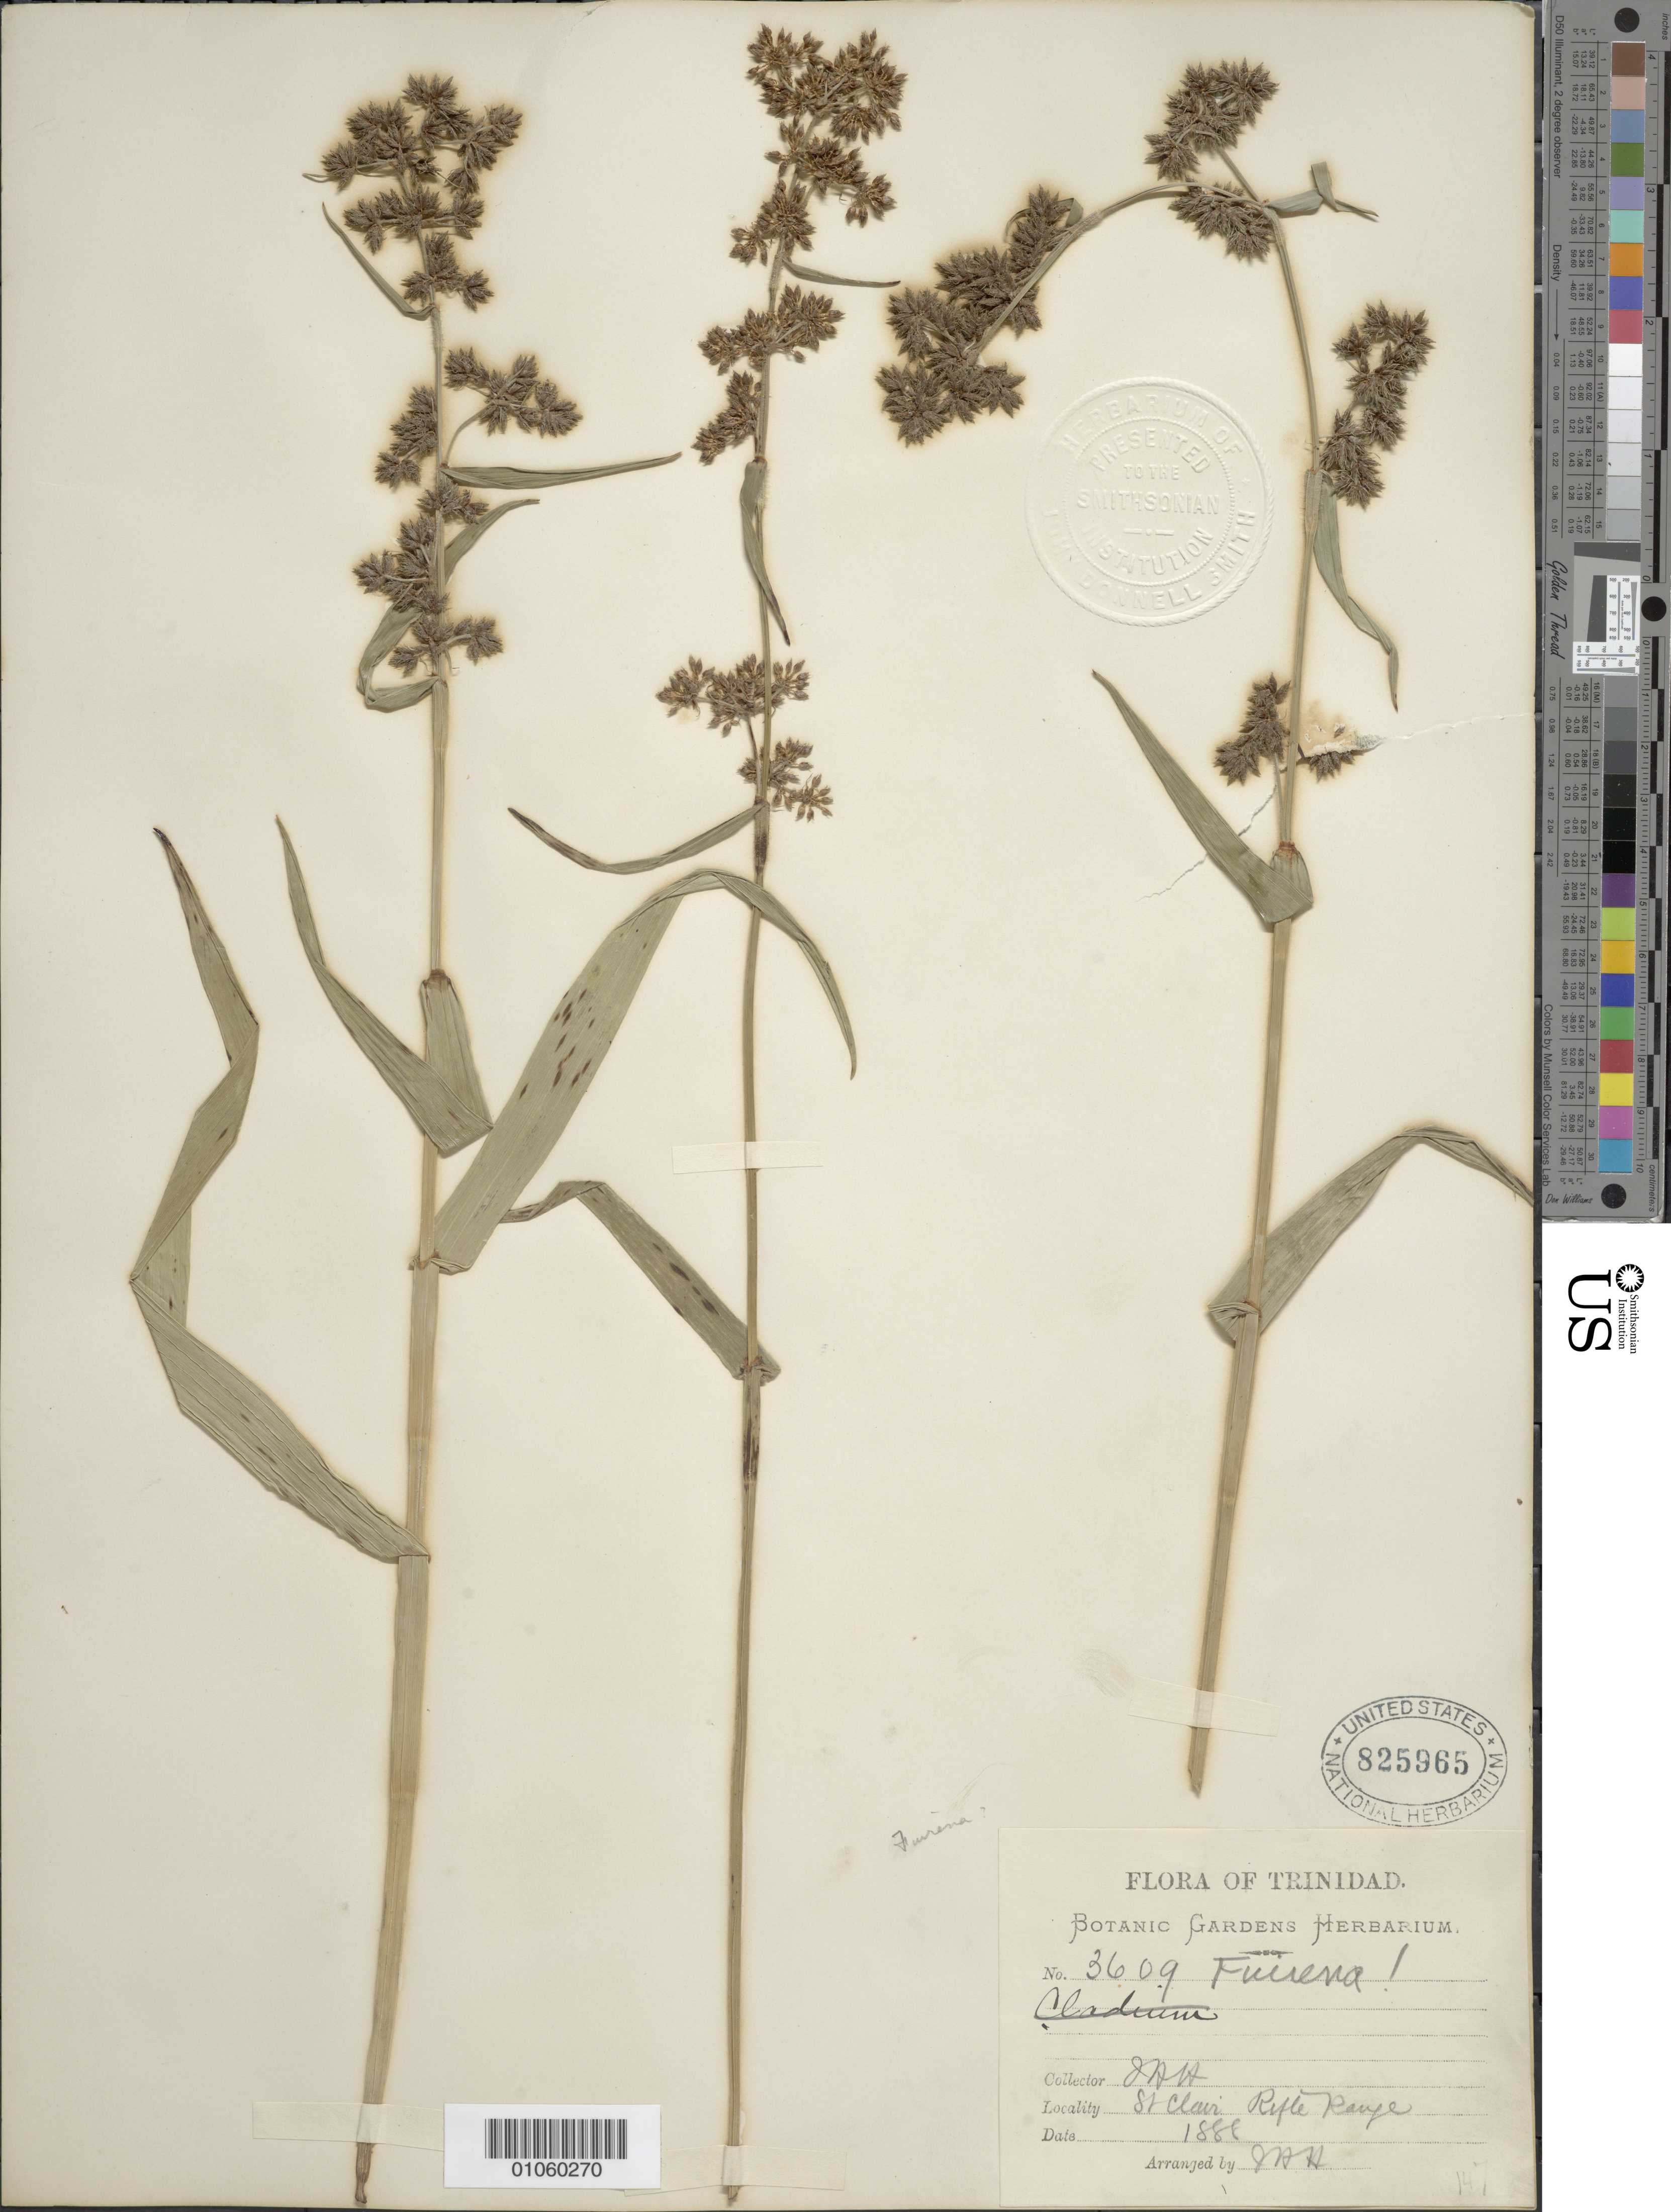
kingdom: Plantae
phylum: Tracheophyta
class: Liliopsida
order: Poales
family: Cyperaceae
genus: Fuirena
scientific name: Fuirena umbellata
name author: Rottb.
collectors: J. H. Hart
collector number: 3609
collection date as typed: Sep 1888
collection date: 1888-09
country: Trinidad and Tobago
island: Trinidad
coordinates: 0 N, 0 E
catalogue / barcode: US 825965